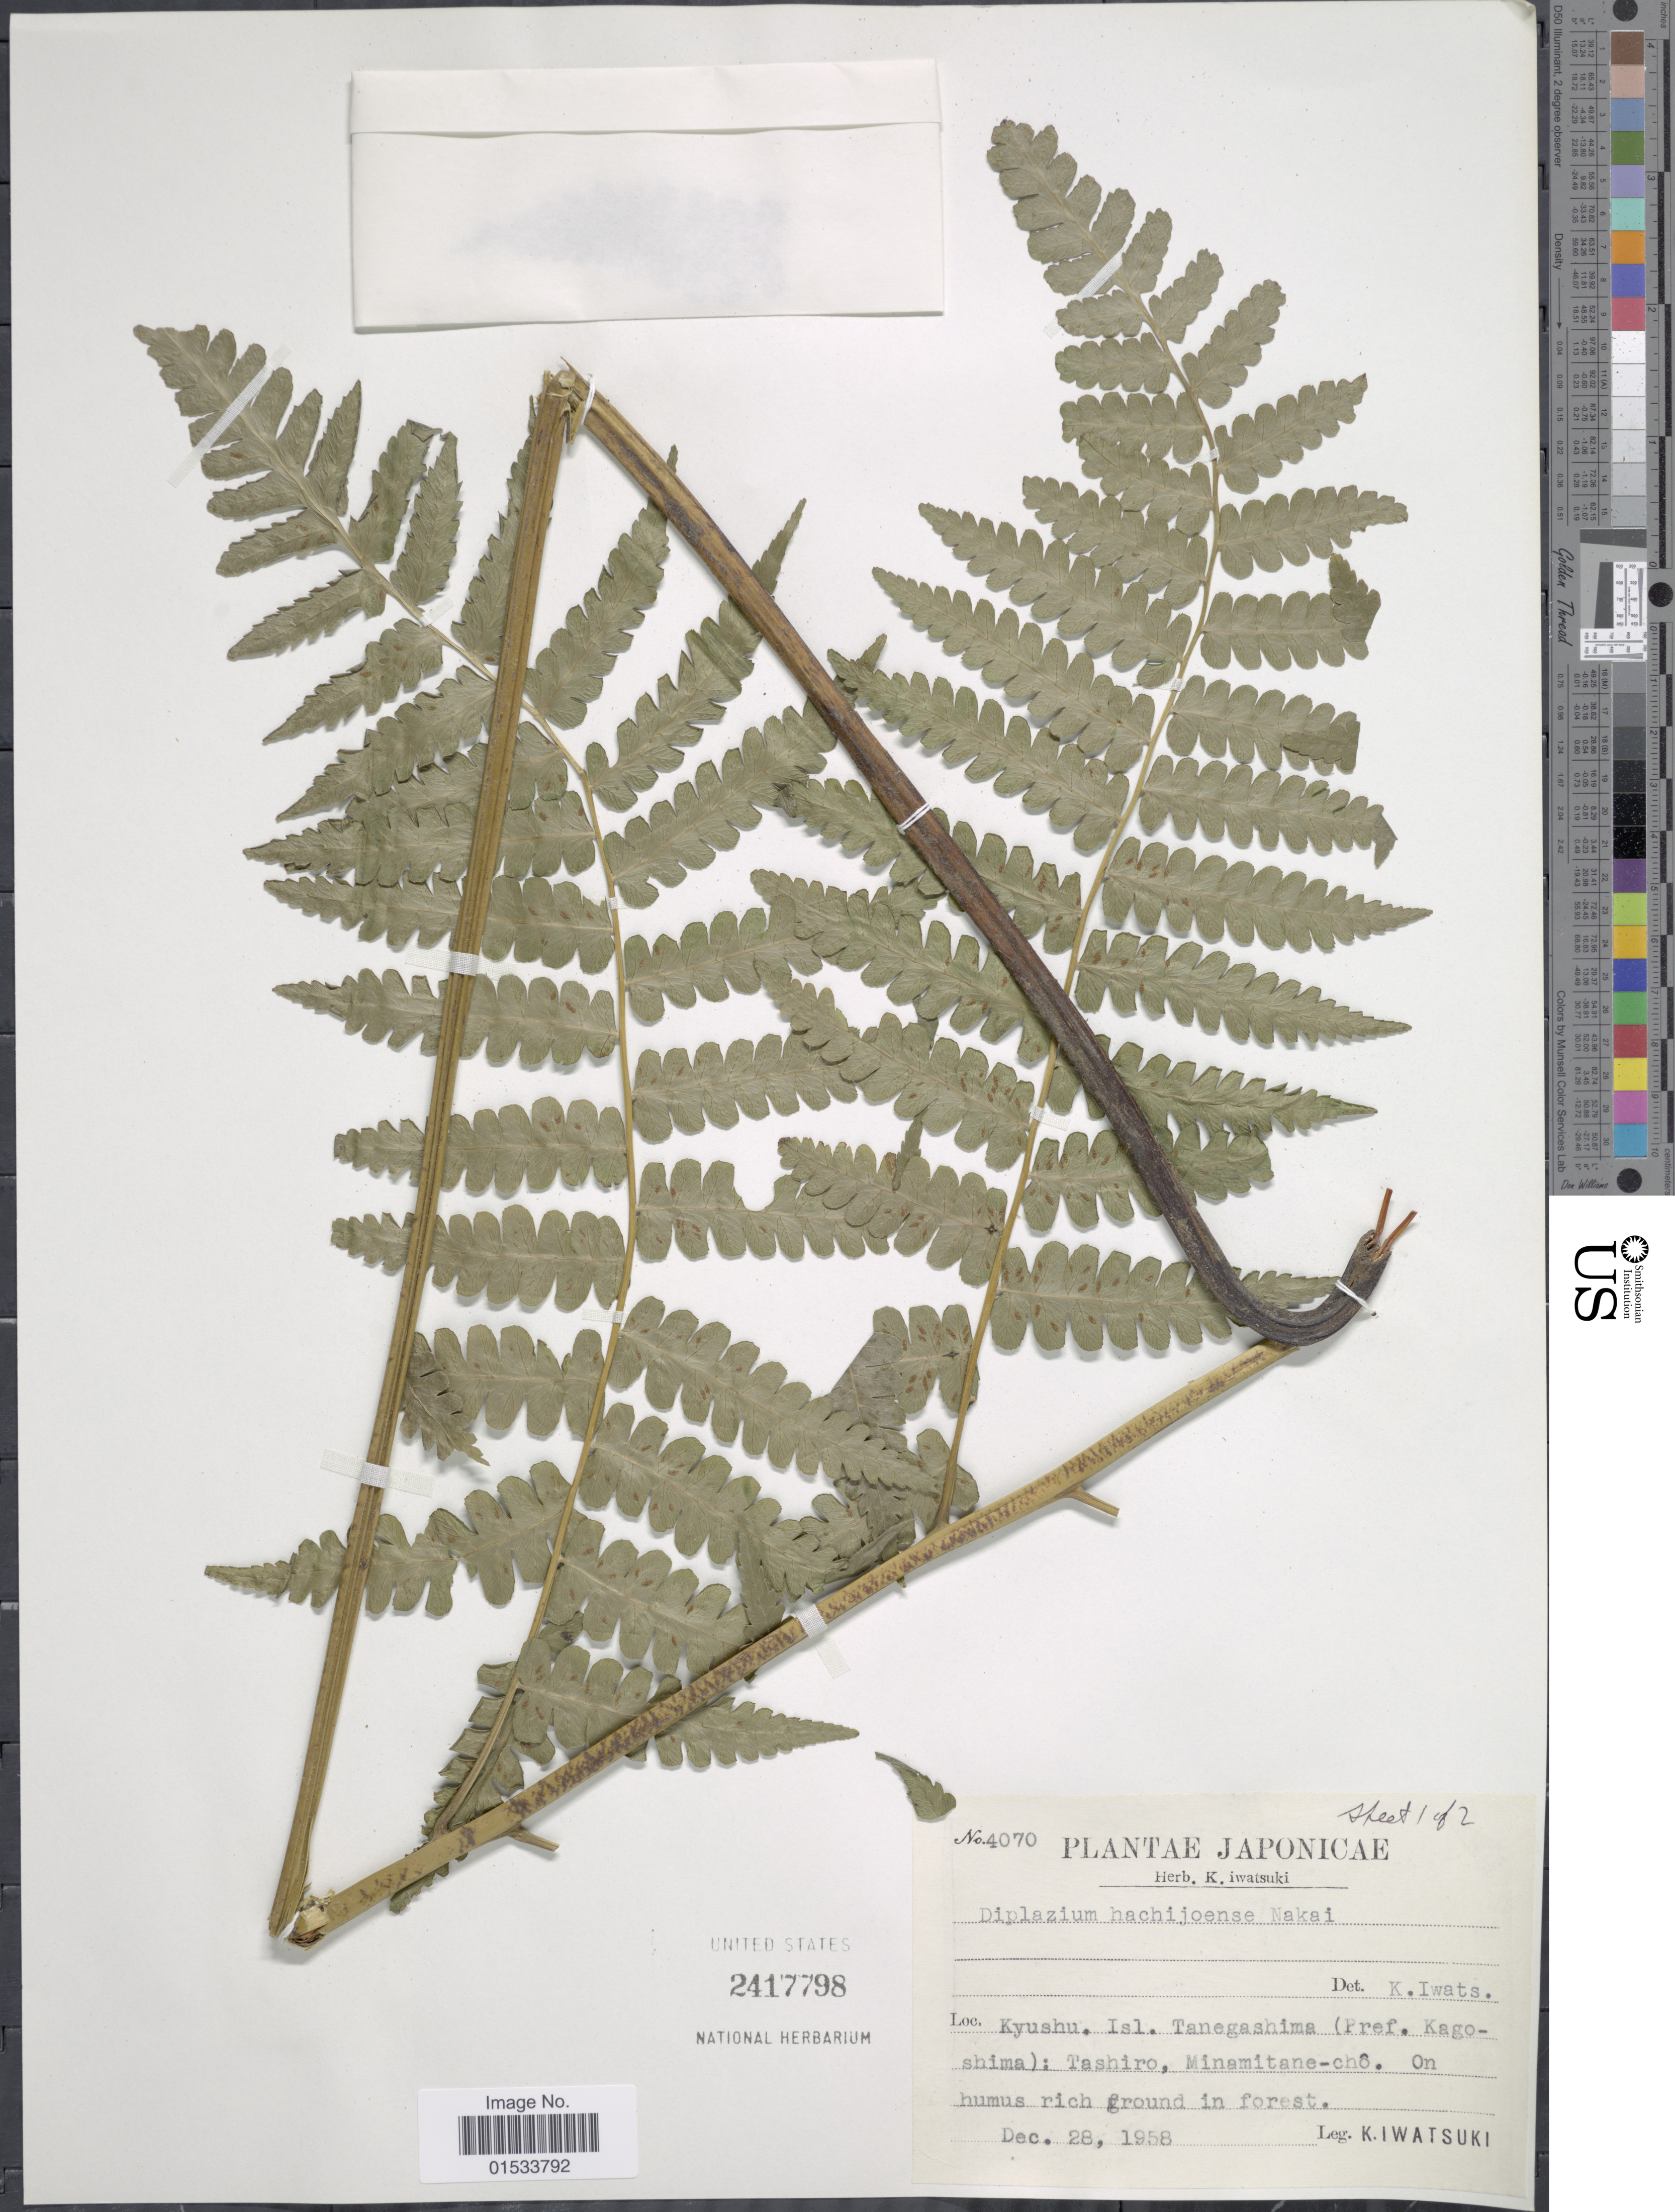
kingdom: Plantae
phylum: Tracheophyta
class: Polypodiopsida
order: Polypodiales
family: Athyriaceae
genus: Diplazium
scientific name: Diplazium hachijoense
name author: Nakai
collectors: K. Iwatsuki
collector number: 4070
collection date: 1958-12-28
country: Japan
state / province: Kagosima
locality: Kyushu, Isl. Tanegashima: Tashiro, Minamitane- chô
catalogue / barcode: US 2417798